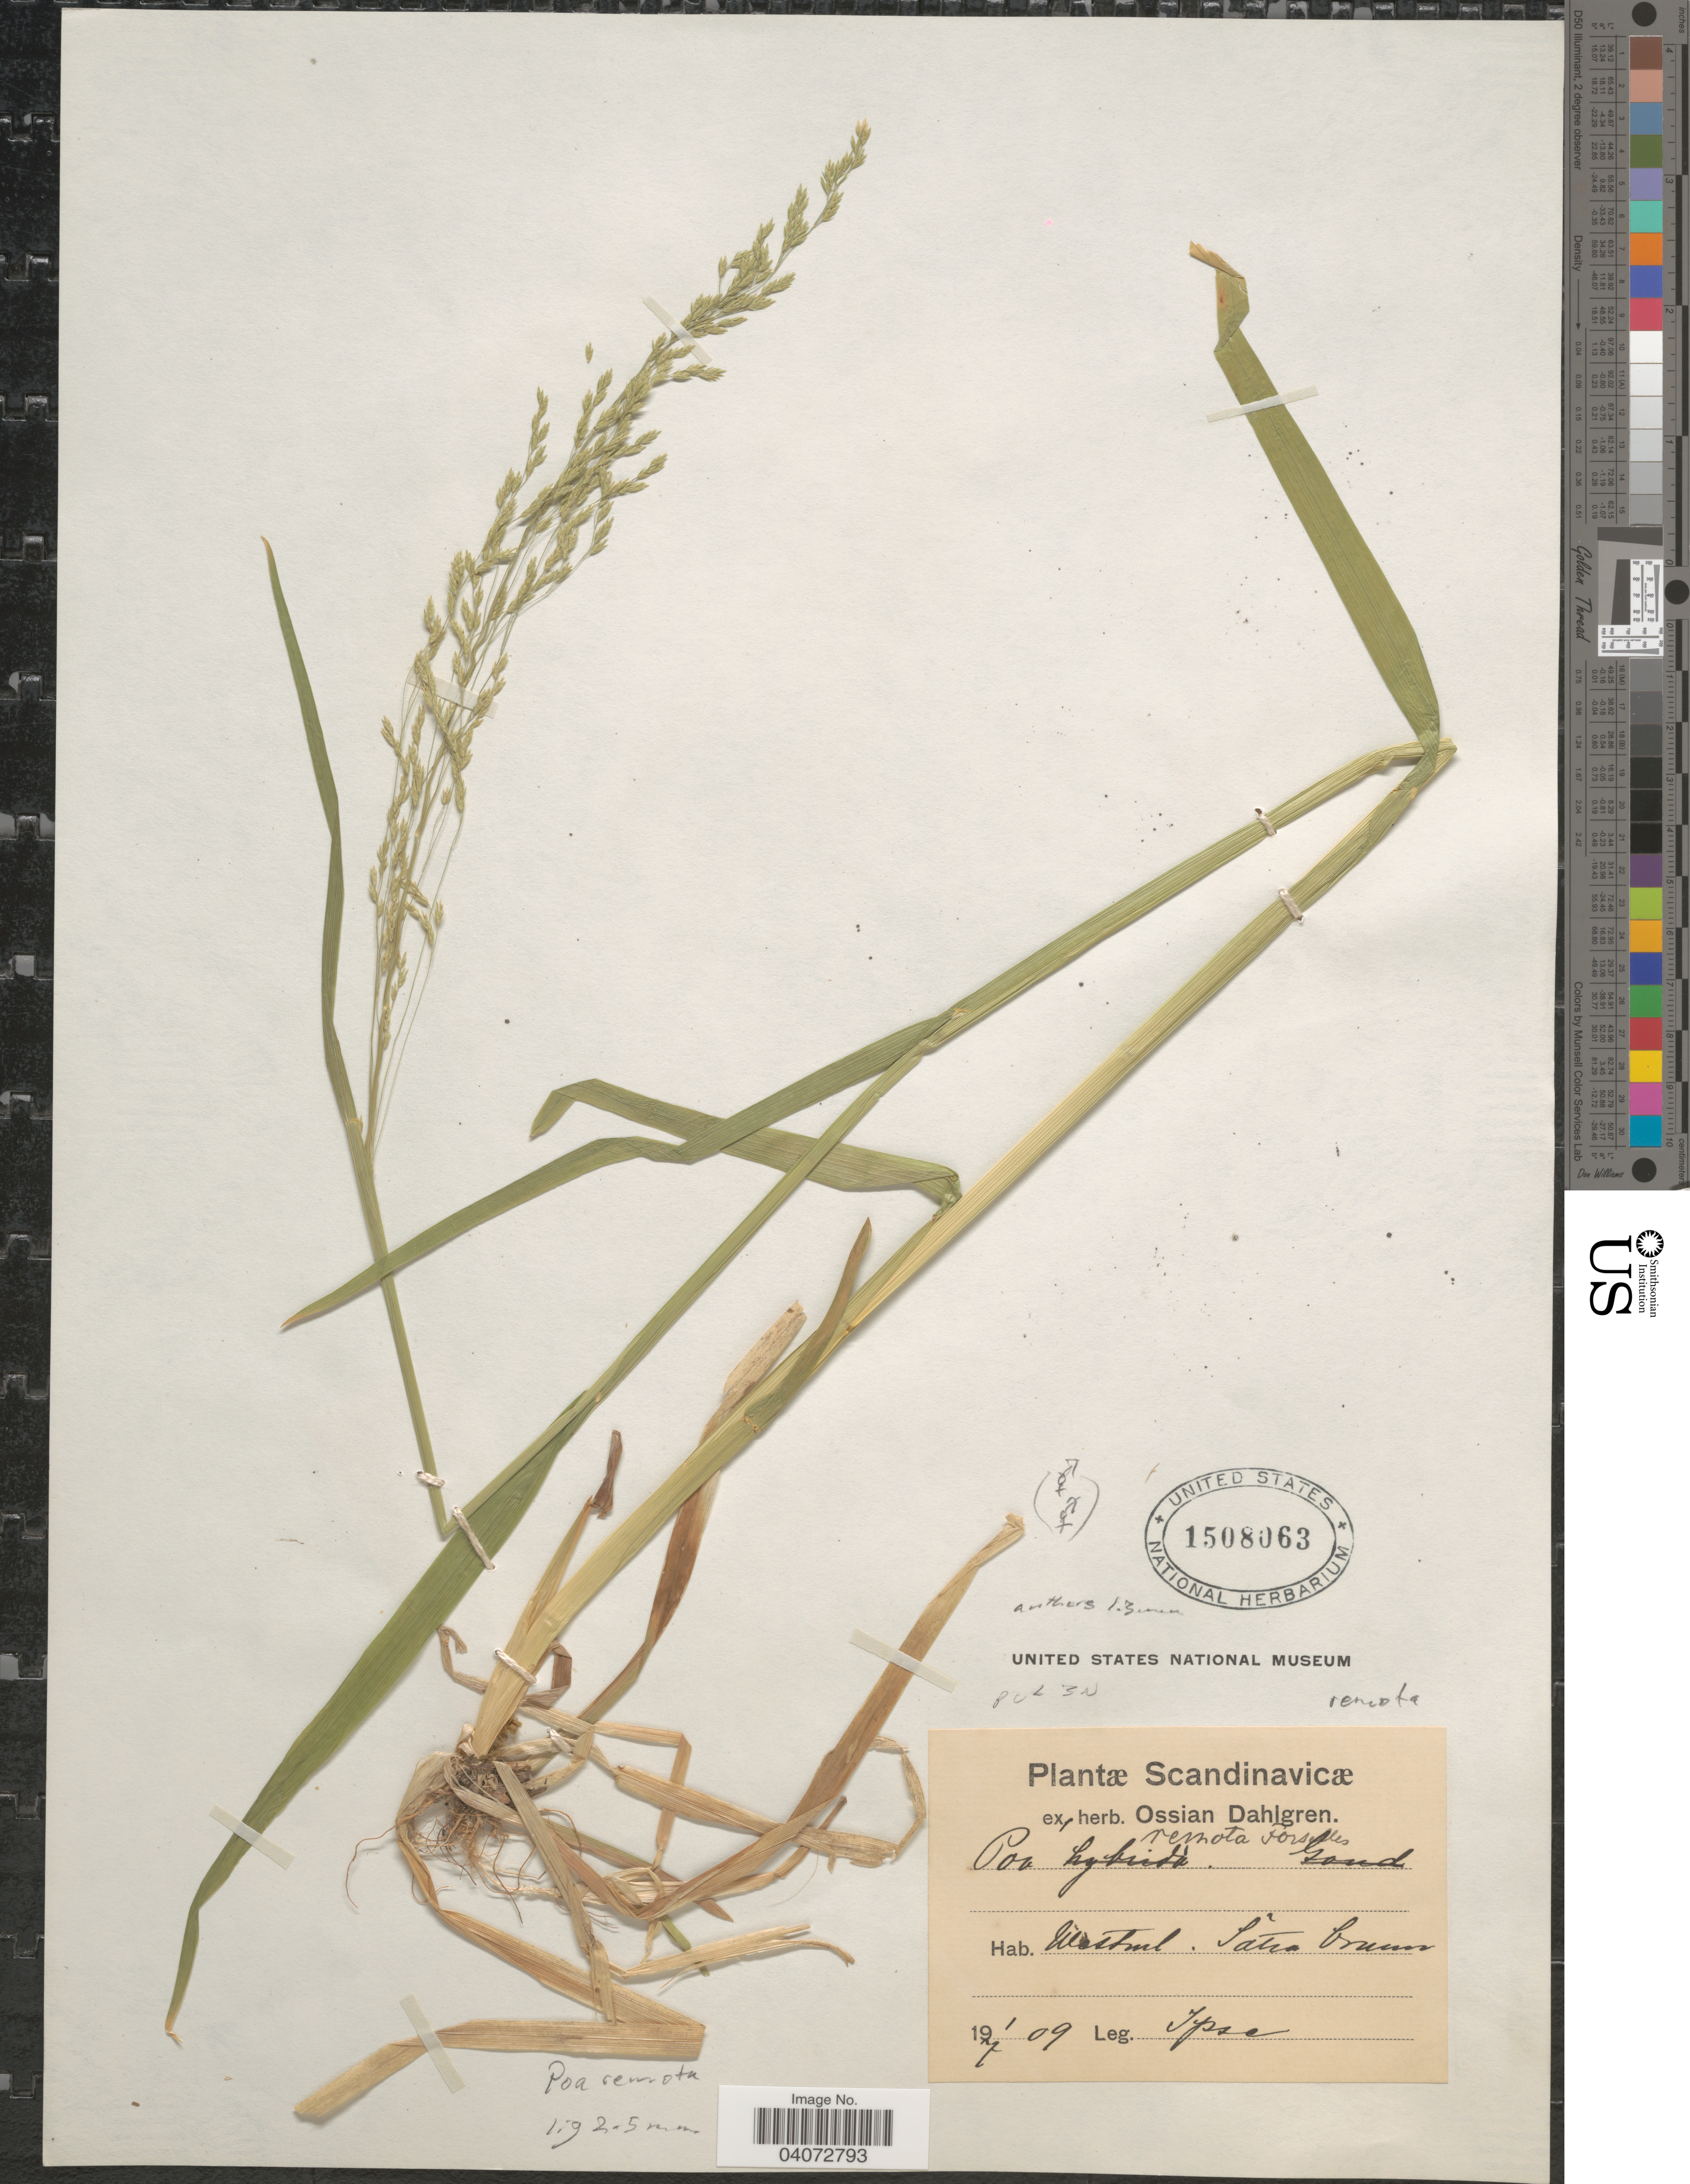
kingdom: Plantae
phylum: Tracheophyta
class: Liliopsida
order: Poales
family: Poaceae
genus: Poa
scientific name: Poa remota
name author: Forselles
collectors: O. Dahlgren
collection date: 1909-07-01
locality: Scandinavicæ. Ulsstul [interpreted] Sättna braun [interpreted].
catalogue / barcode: US 1508063